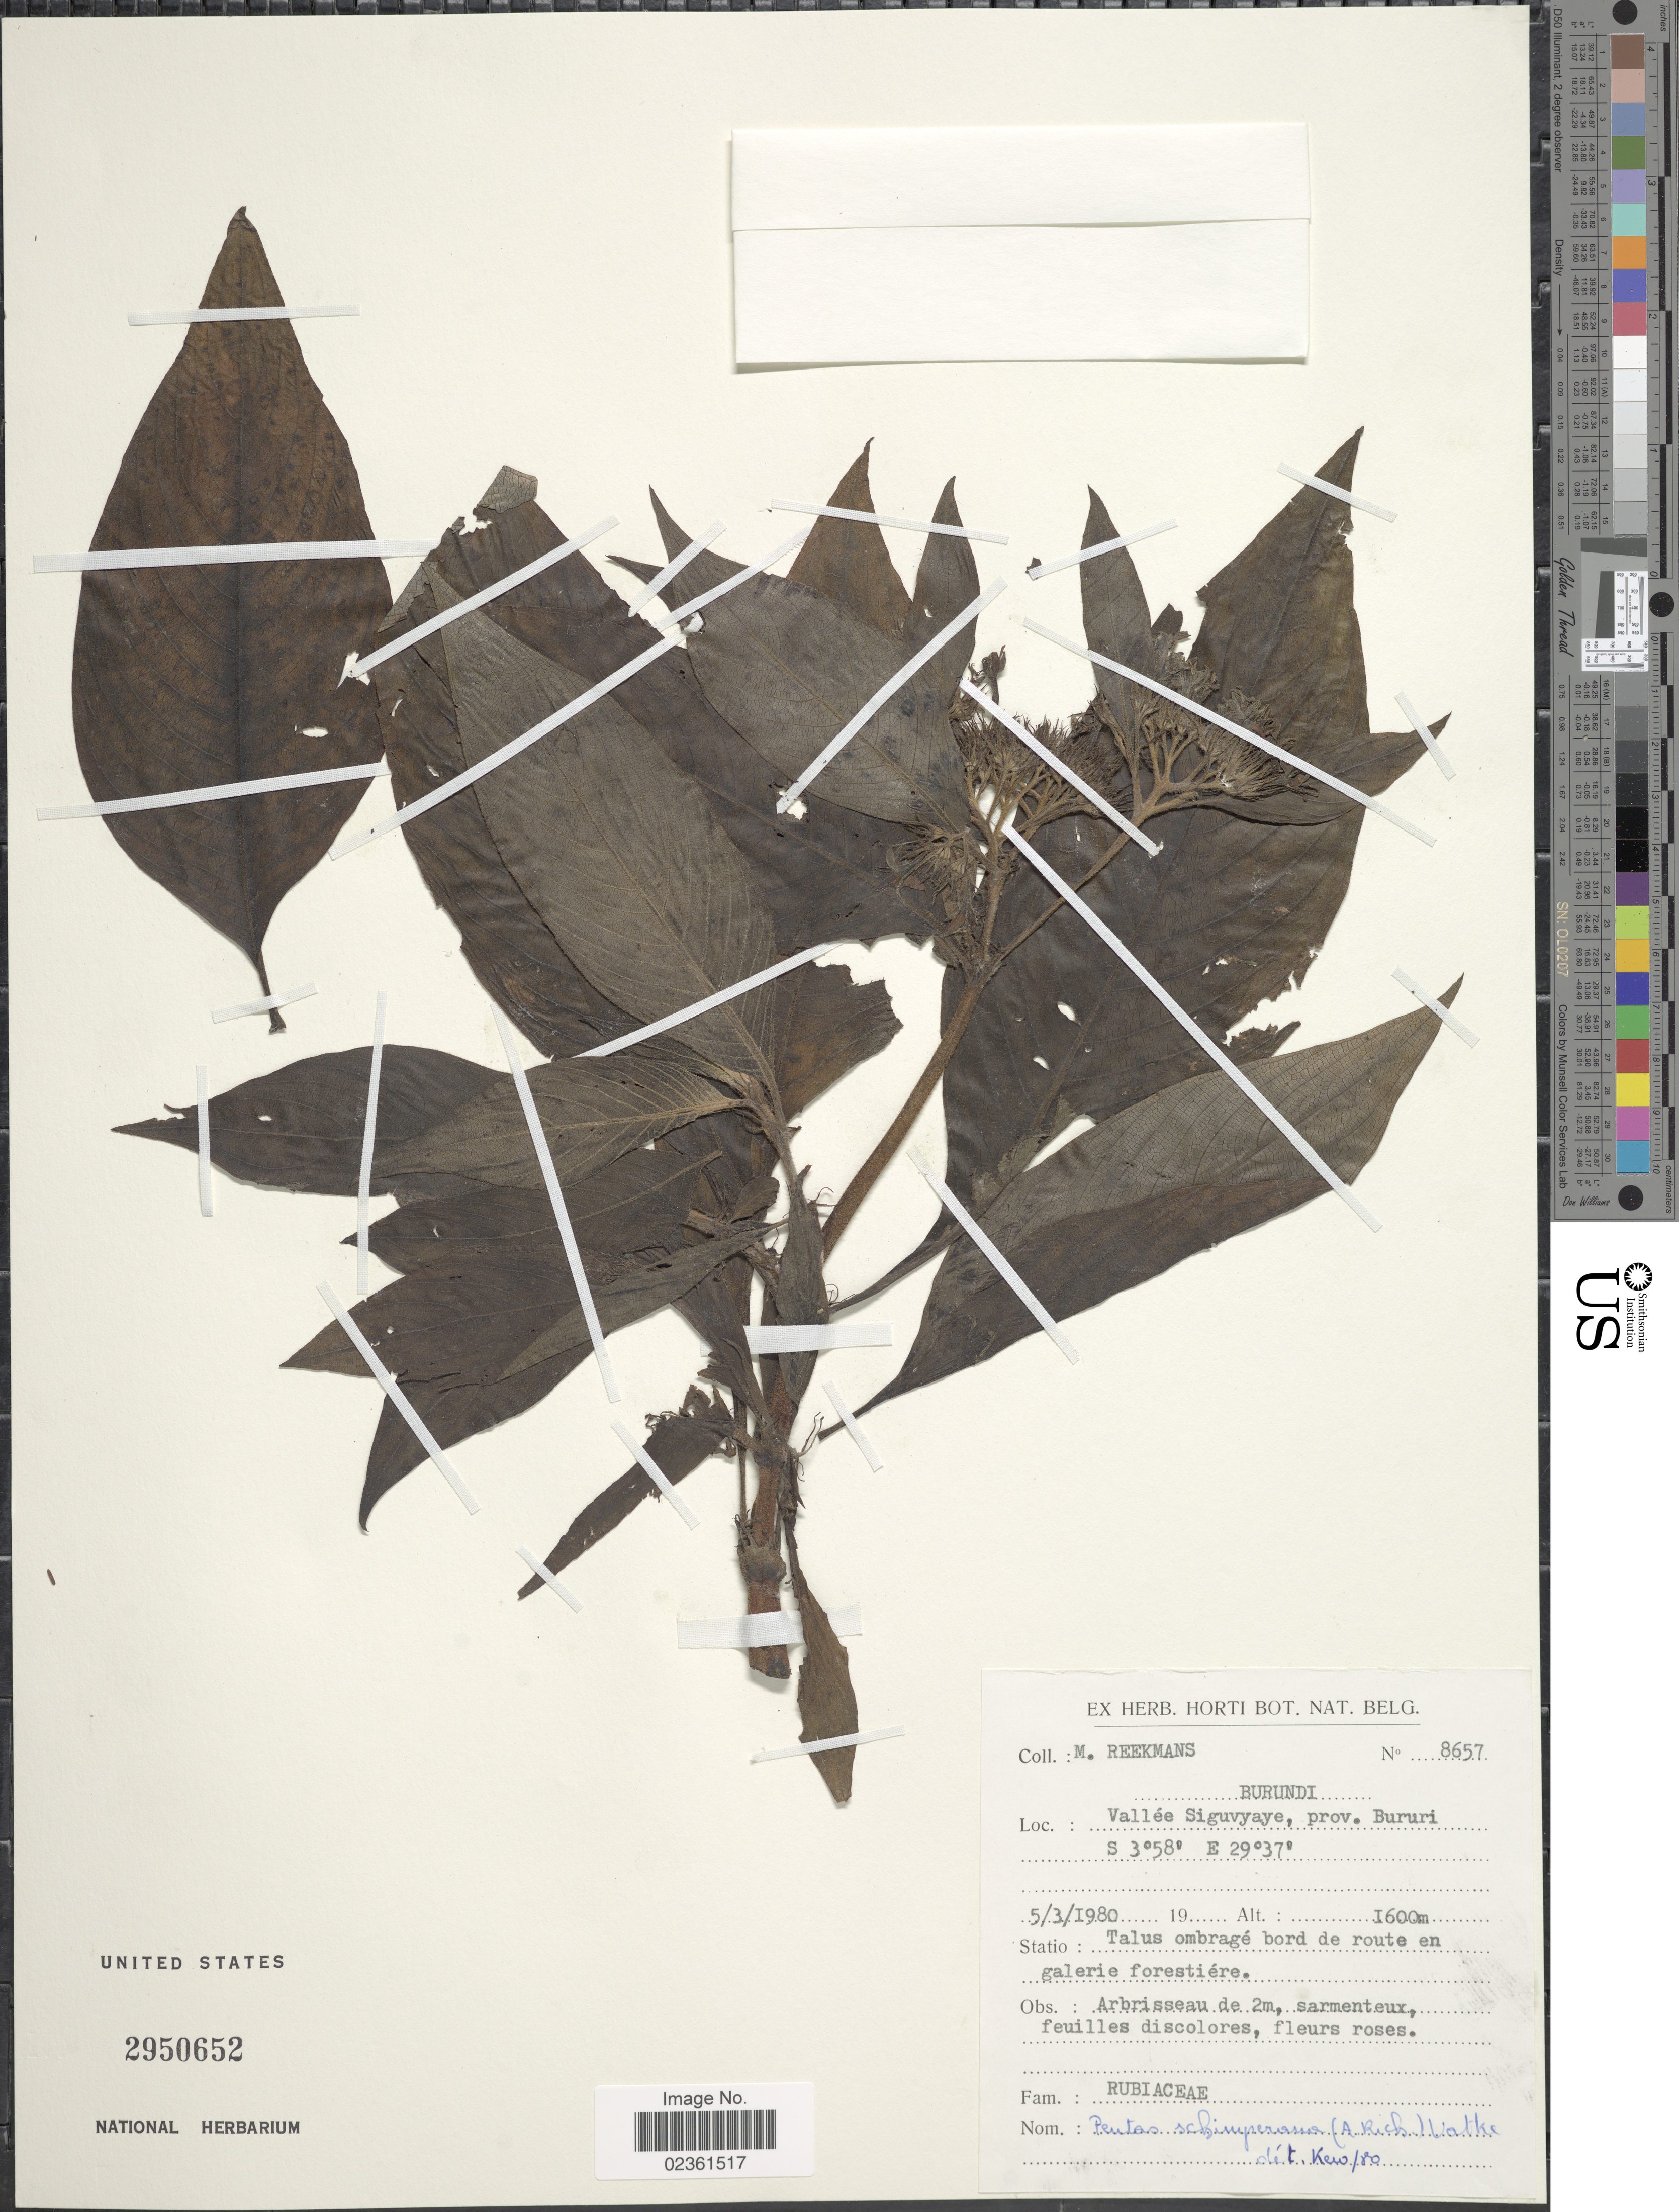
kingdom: Plantae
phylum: Tracheophyta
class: Magnoliopsida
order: Gentianales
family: Rubiaceae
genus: Pentas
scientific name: Pentas schimperiana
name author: Vatke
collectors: M. Reekmans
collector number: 8657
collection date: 1980-03-05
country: Burundi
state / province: Bururi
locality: Vallee Siguvyaye, talus ombrage bord de route en galerie forestiere.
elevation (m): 1600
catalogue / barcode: US 2950652